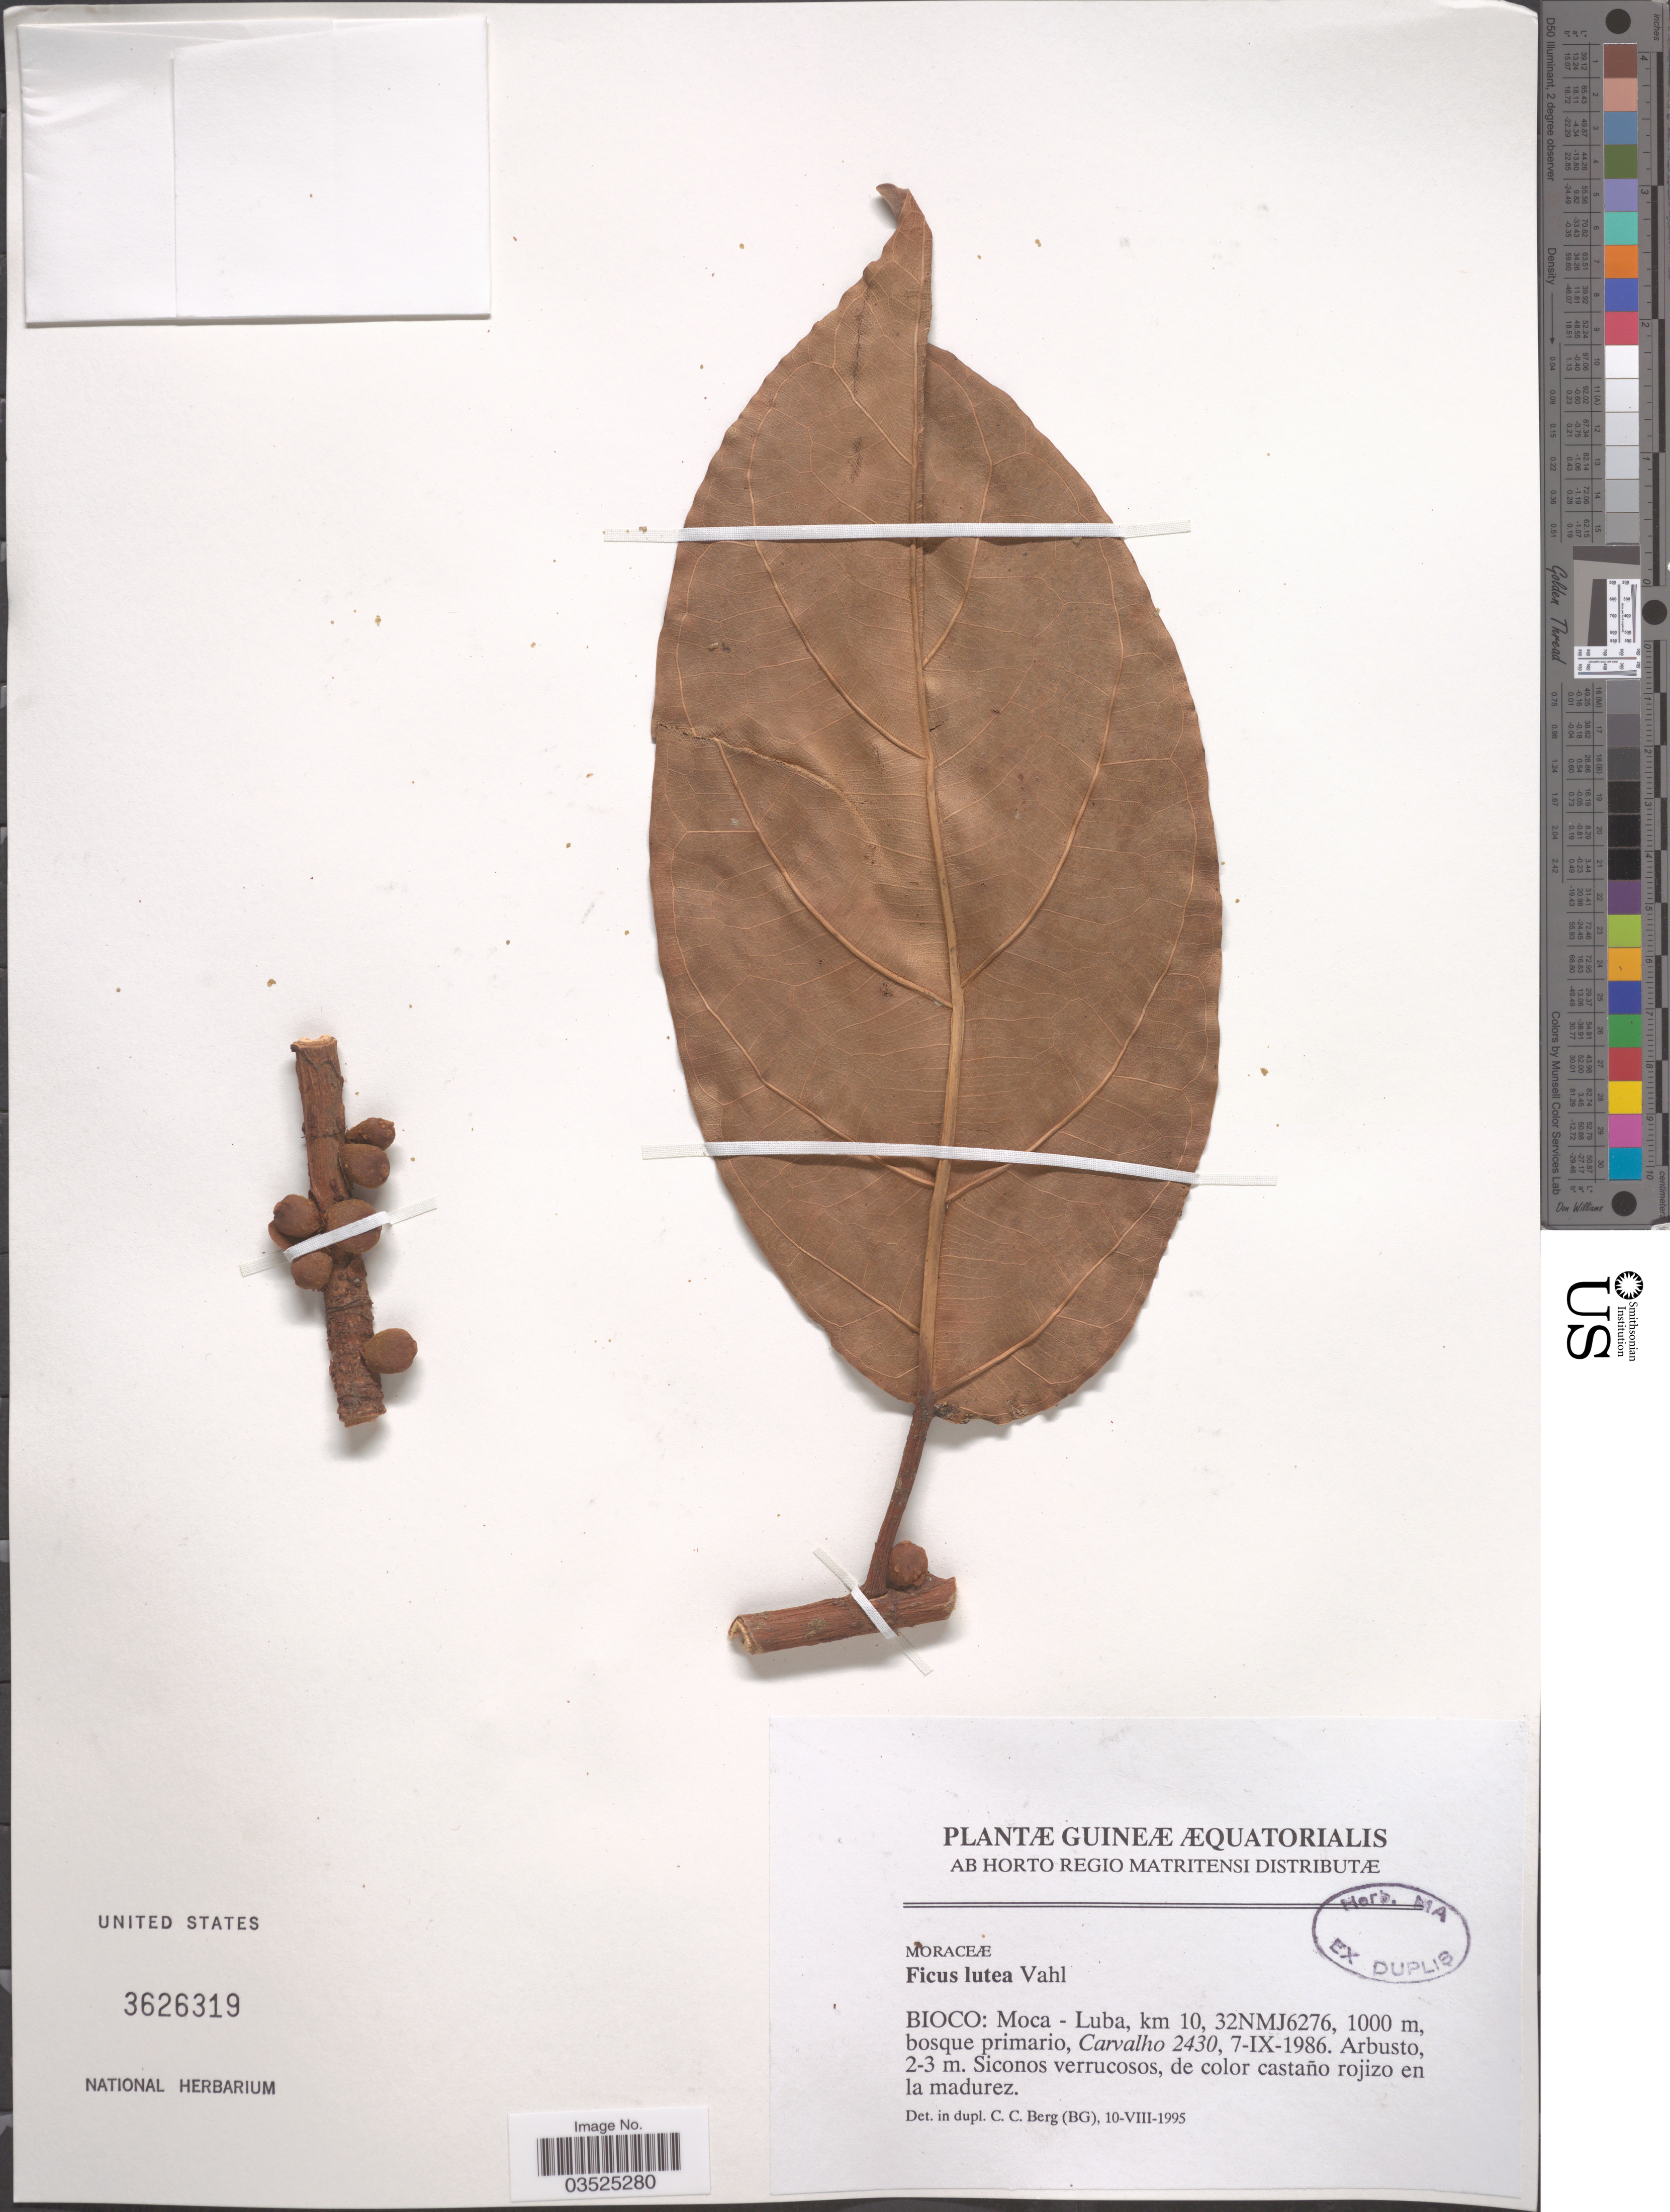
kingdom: Plantae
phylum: Tracheophyta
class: Magnoliopsida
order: Rosales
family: Moraceae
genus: Ficus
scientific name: Ficus lutea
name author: Vahl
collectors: Carvalho, --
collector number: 2430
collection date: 1986-09-07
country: Equatorial Guinea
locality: Bioco: Moca - Luba, km 10, 32NMJ6276.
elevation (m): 1000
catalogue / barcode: US 3626319